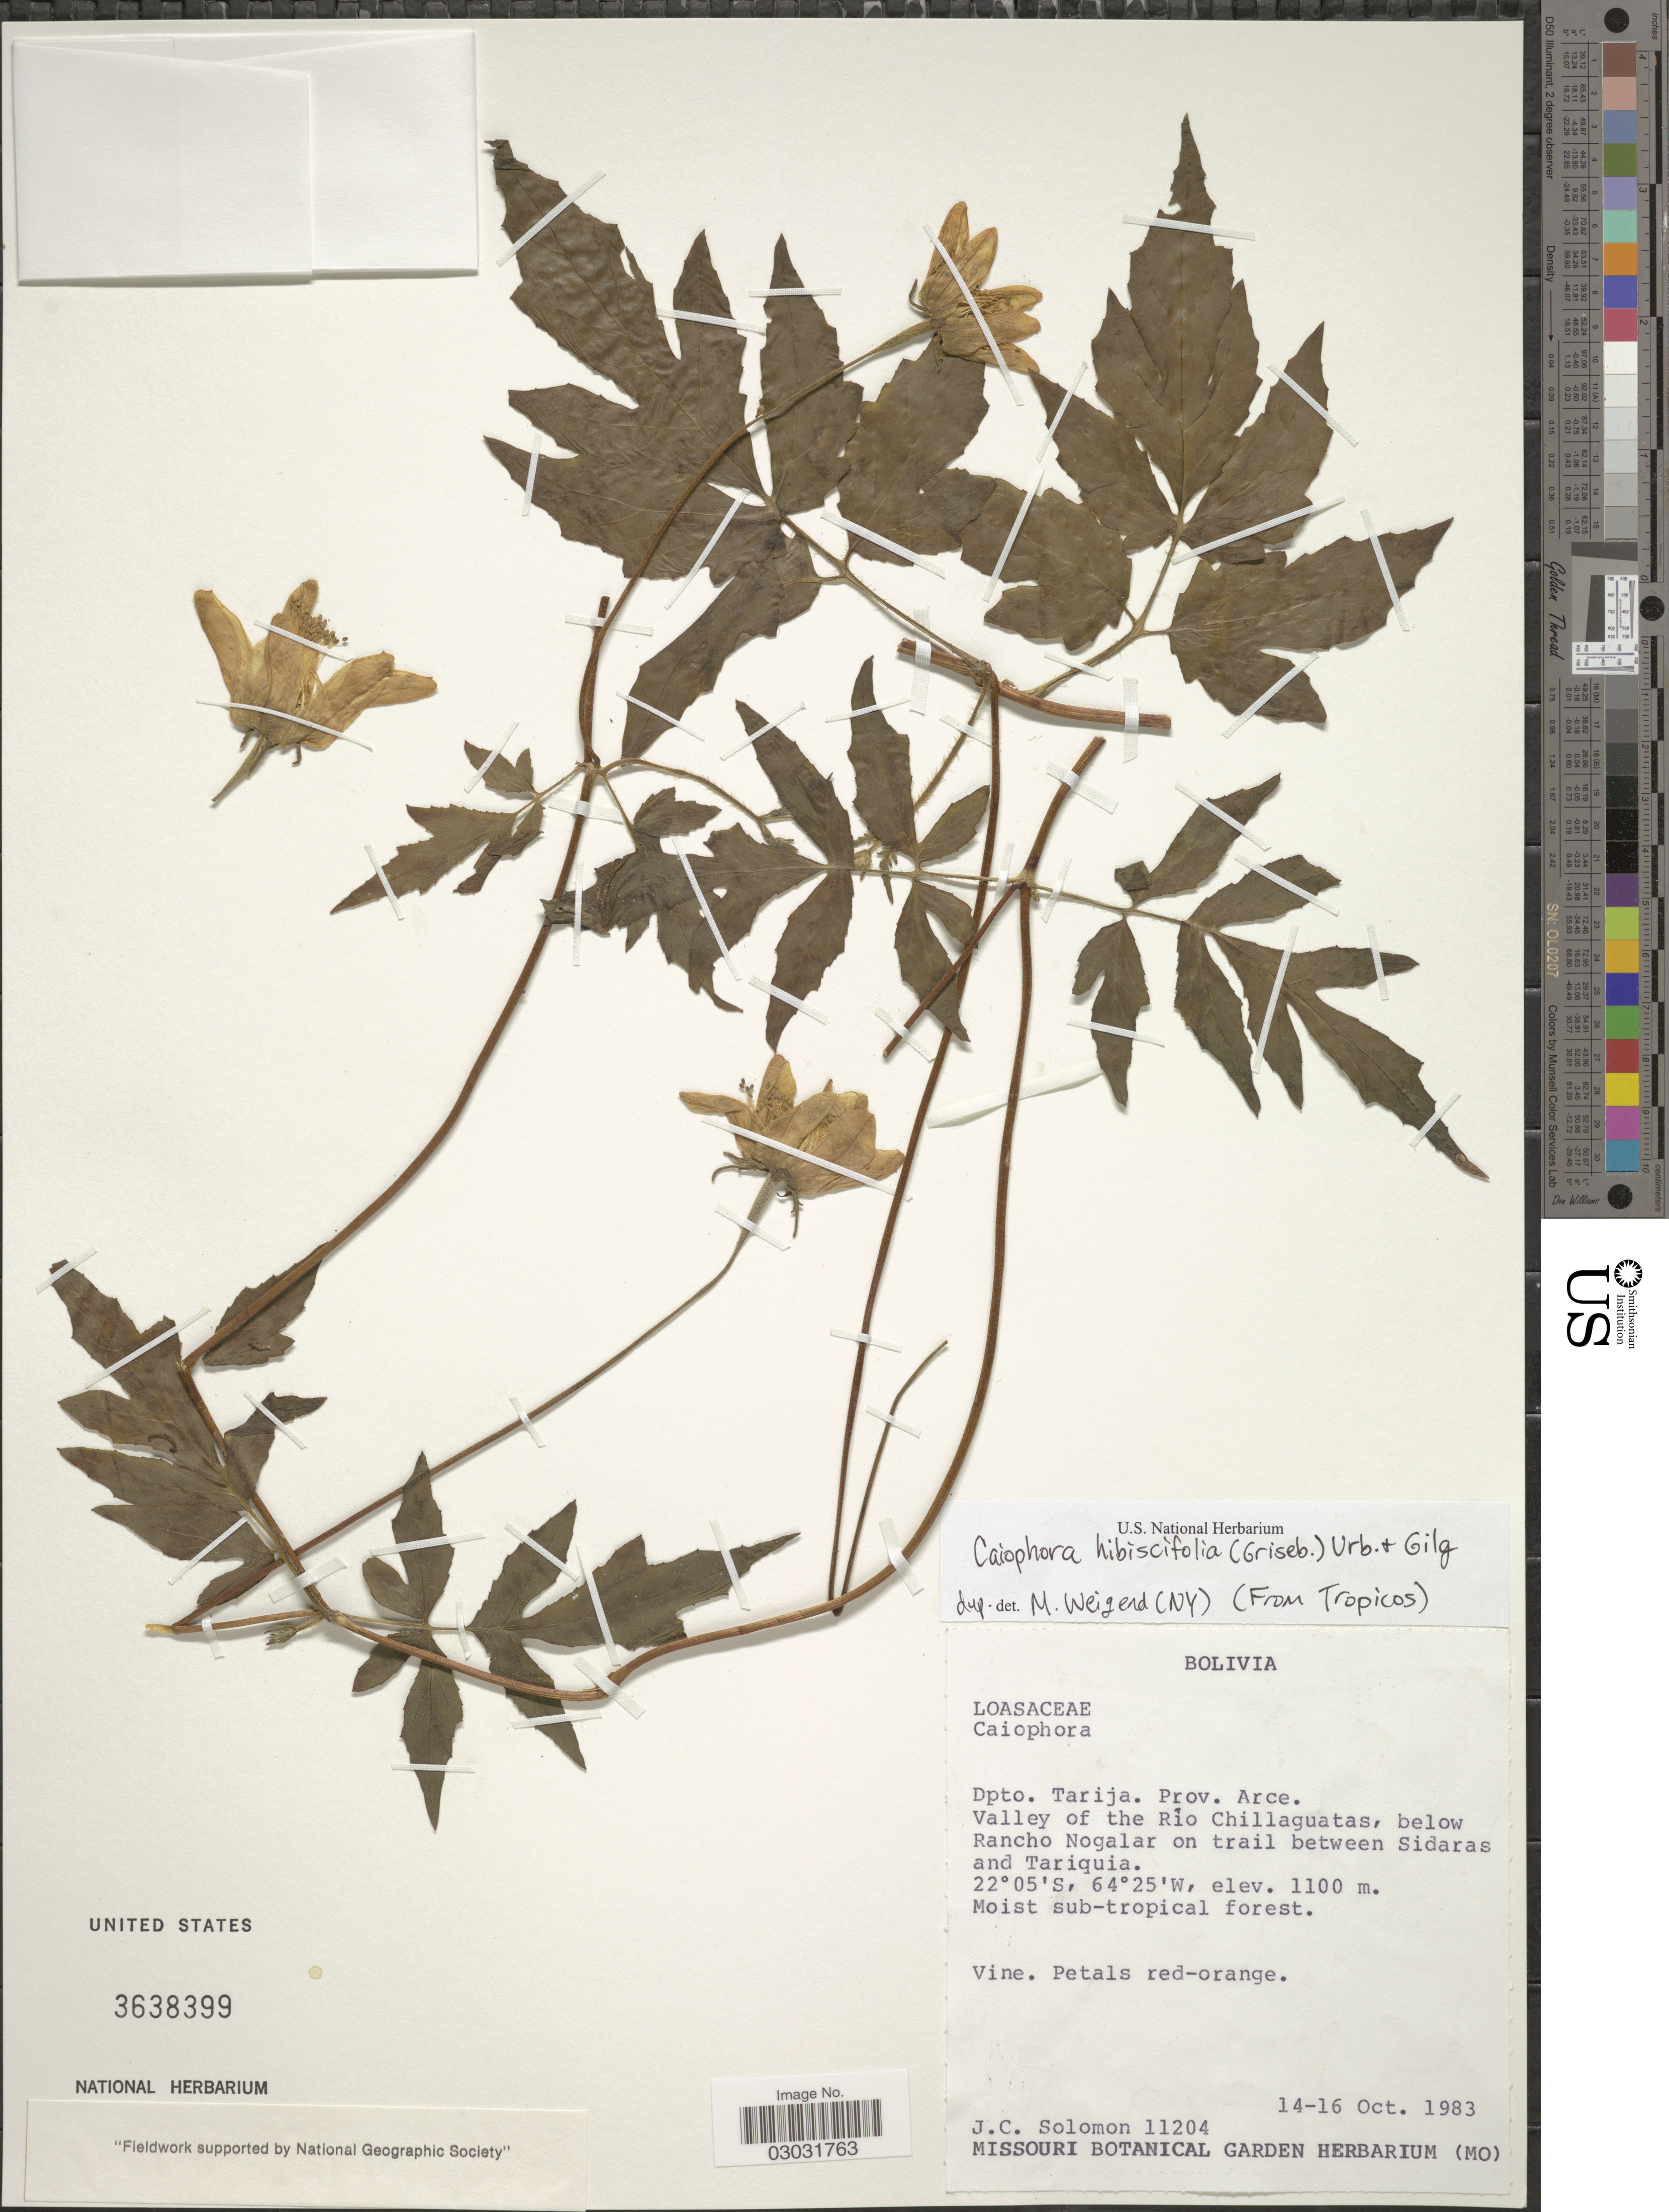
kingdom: Plantae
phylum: Tracheophyta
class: Magnoliopsida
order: Cornales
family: Loasaceae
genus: Caiophora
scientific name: Caiophora hibiscifolia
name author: (Griseb.) Urb. & Gilg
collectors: J. C. Solomon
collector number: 11204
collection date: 1983-10-14/1983-10-16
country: Bolivia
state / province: Tarija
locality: Dpto. Tarija. Prov. Arce. Valley of the Río Chillaguatas, below Rancho Nogalar on trail between Sidaras and Tariquia.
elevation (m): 1100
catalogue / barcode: US 3638399